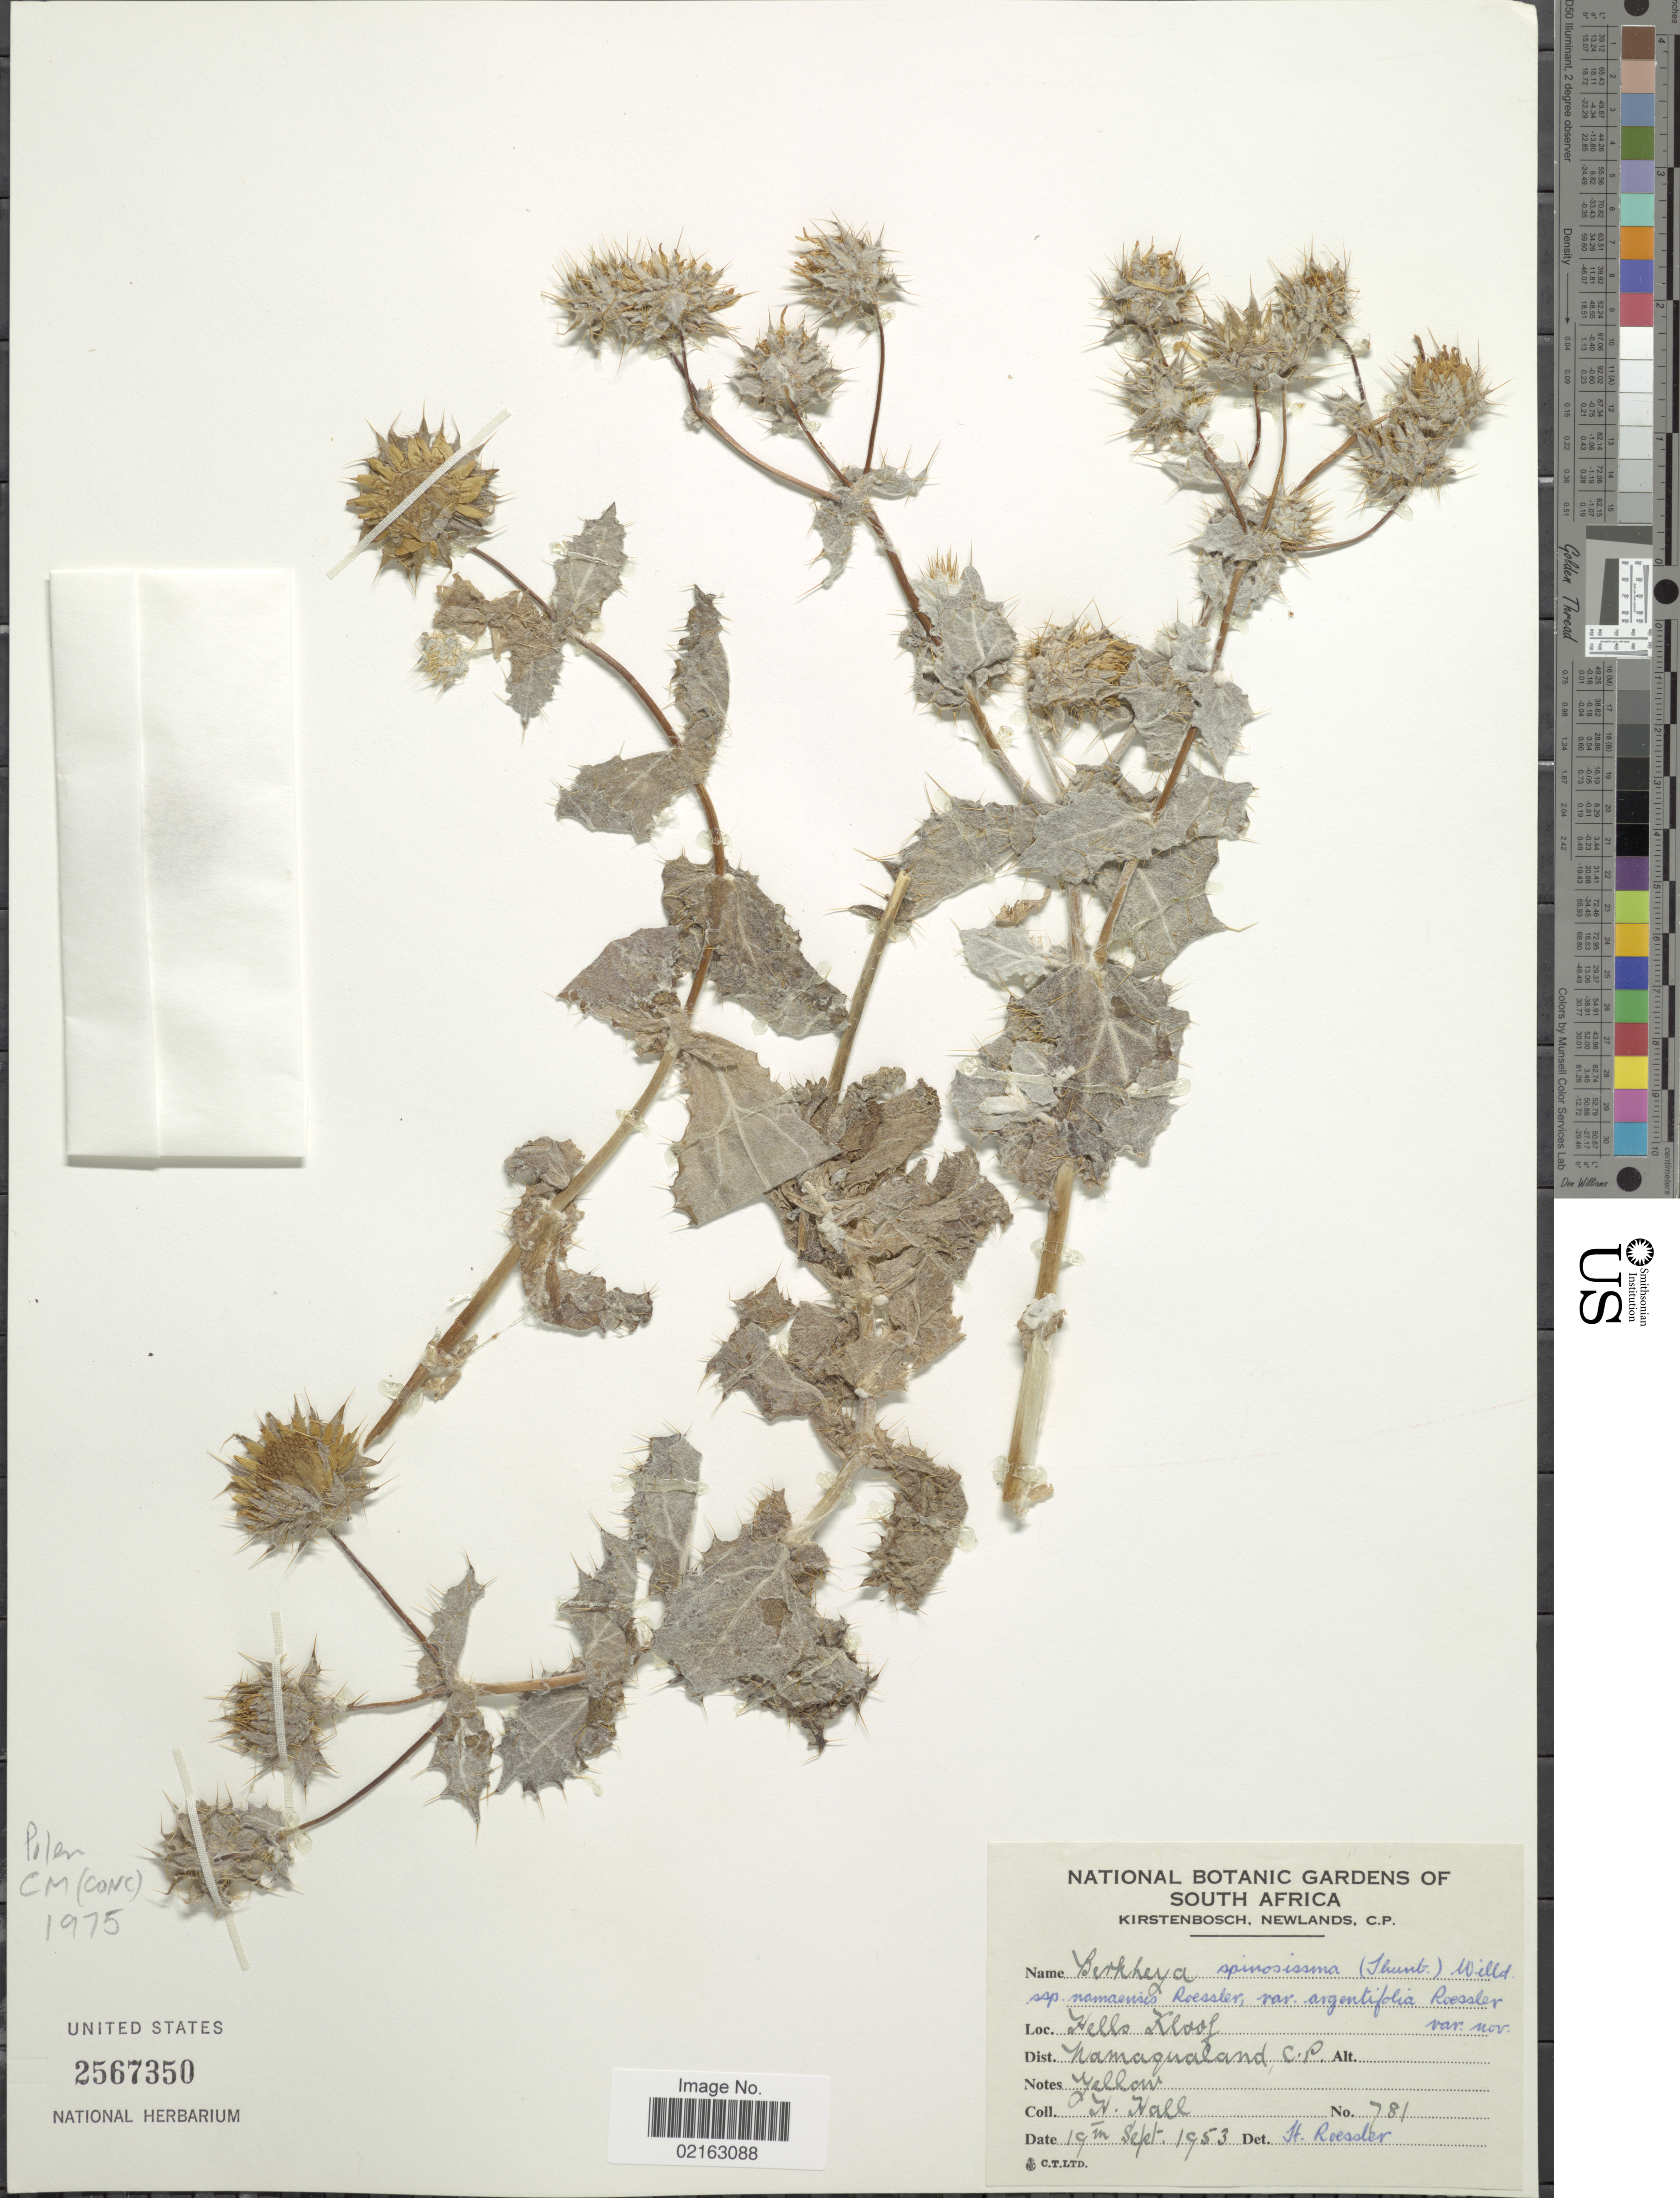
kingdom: Plantae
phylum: Tracheophyta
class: Magnoliopsida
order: Asterales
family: Asteraceae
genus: Berkheya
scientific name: Berkheya spinosissima subsp. namaenensis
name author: Roessler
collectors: H. Hall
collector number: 781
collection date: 1953-09-19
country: South Africa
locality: Hells Kloof. Dist. Namaqualand, C.P.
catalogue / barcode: US 2567350